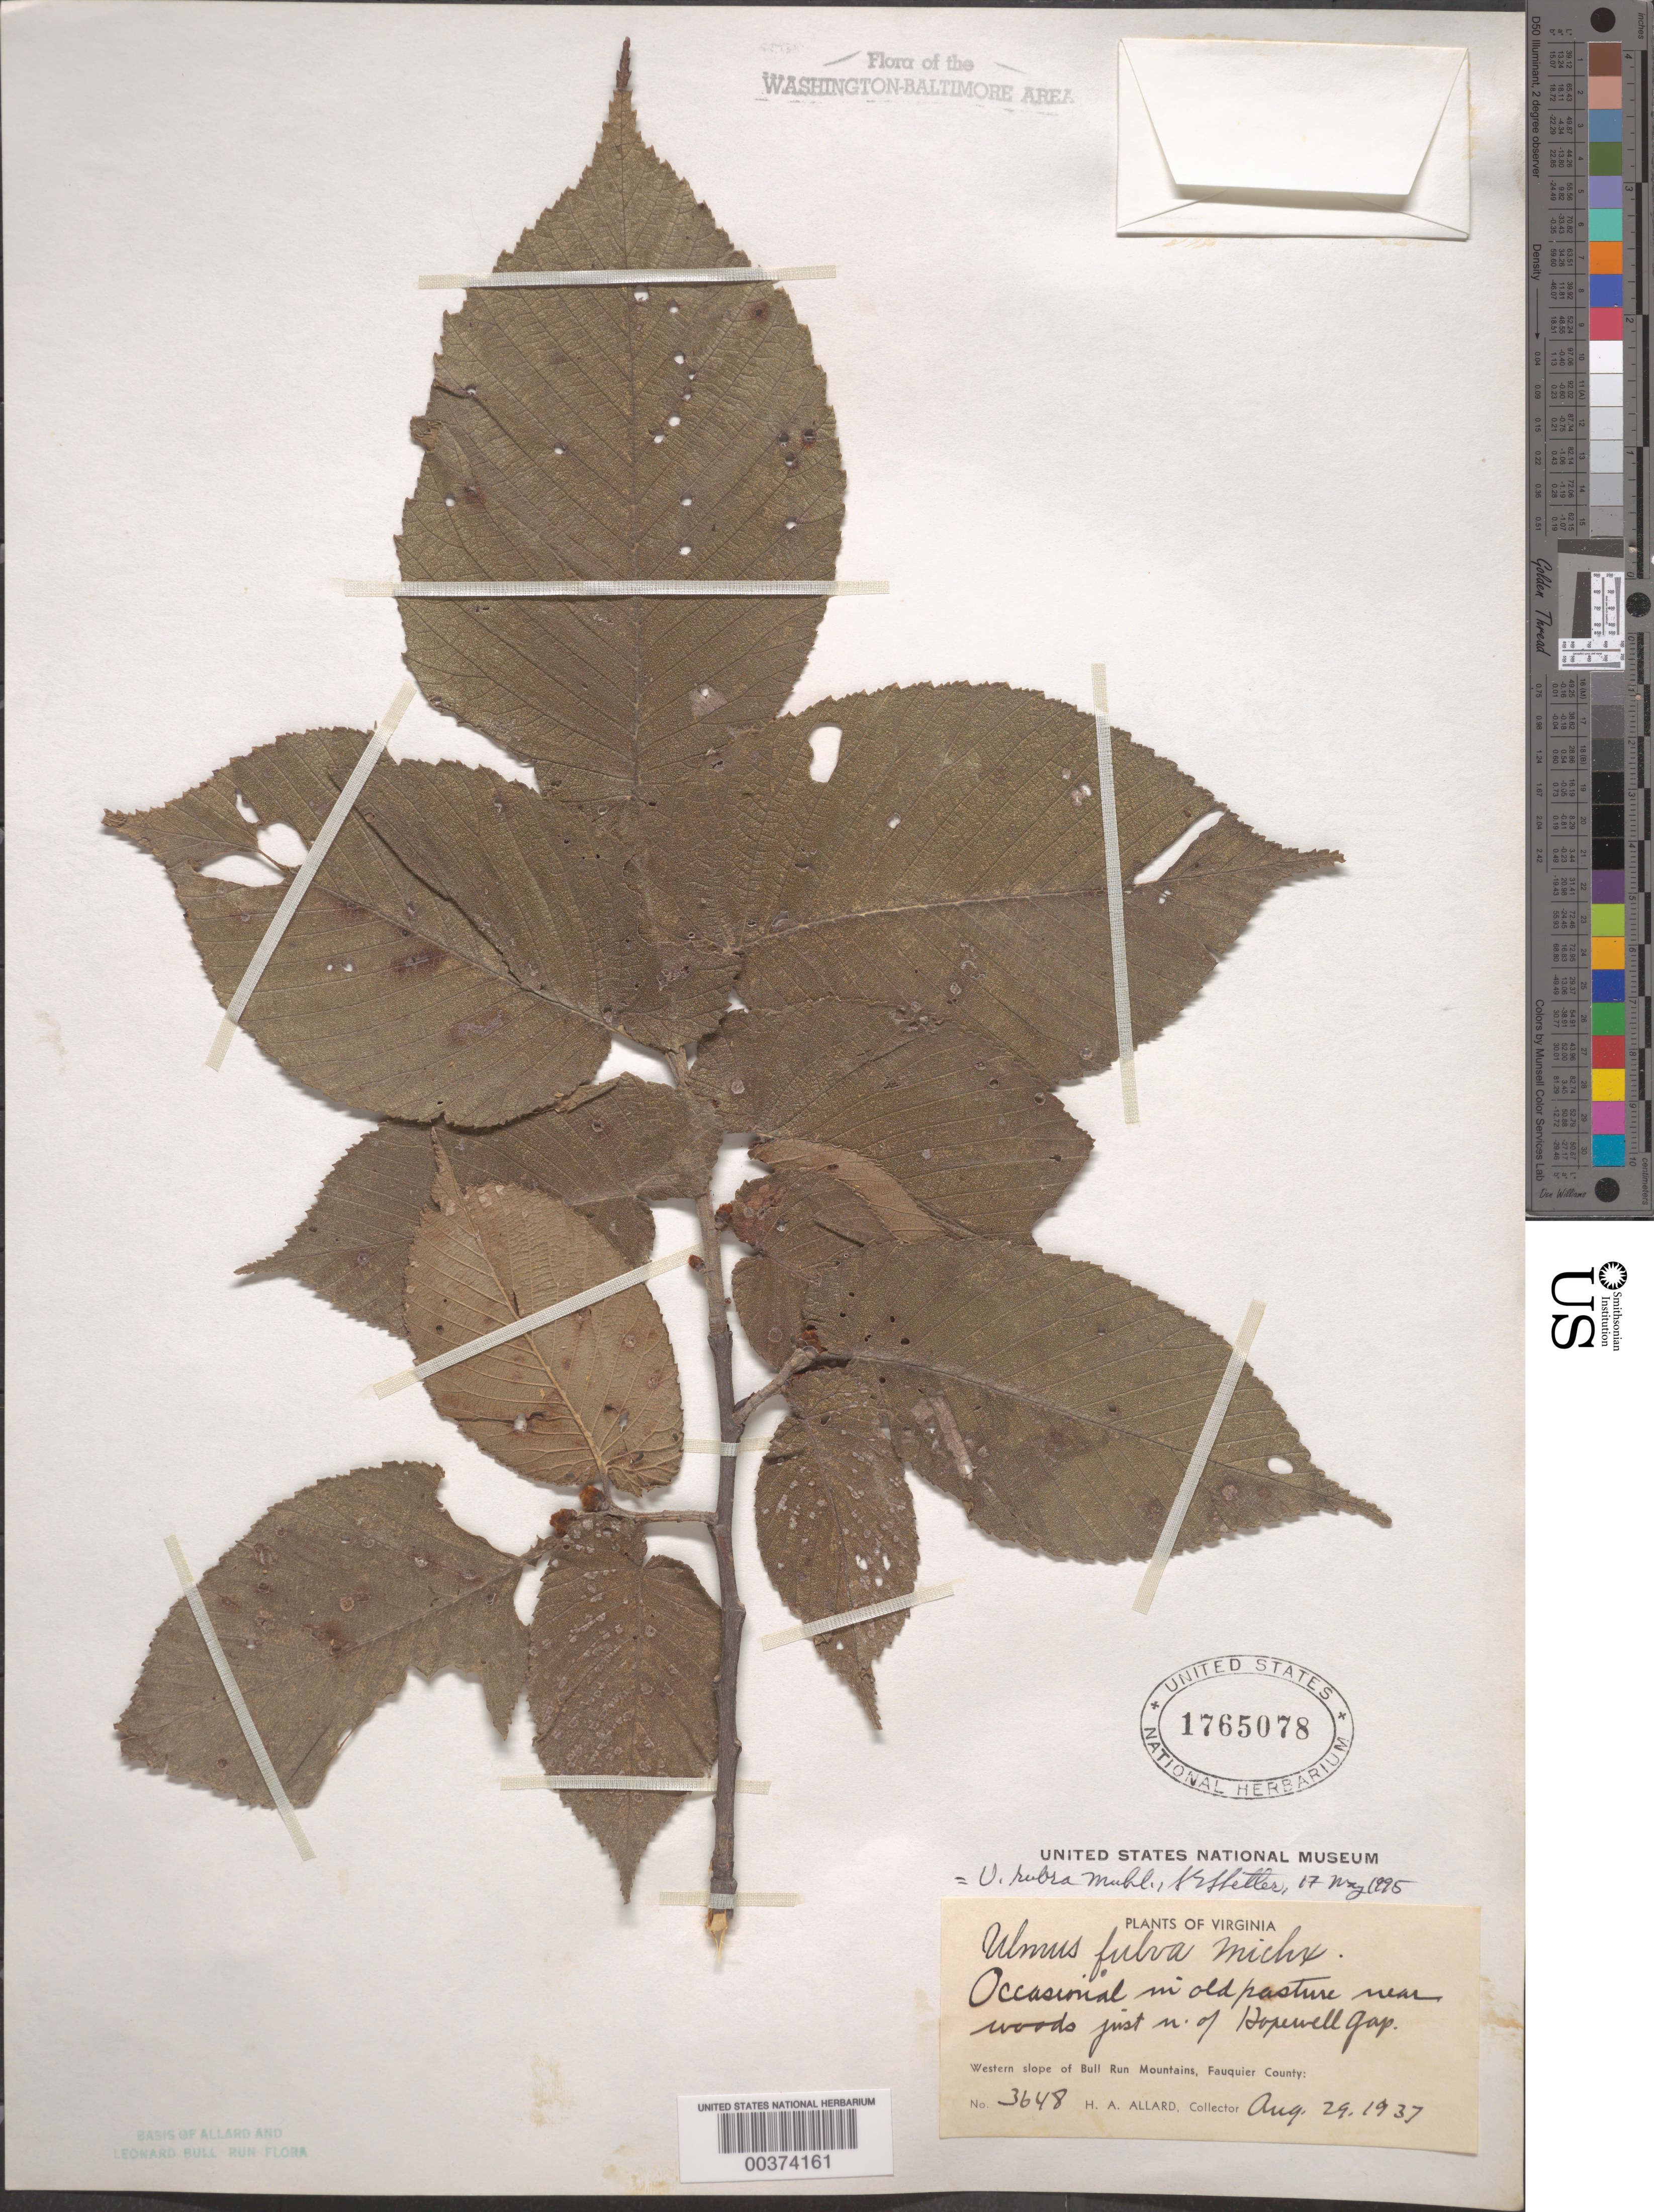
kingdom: Plantae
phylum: Tracheophyta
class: Magnoliopsida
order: Rosales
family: Ulmaceae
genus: Ulmus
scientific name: Ulmus rubra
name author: Muhl.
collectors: H. A. Allard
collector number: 3648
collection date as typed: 29 Aug 1937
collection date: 1937-08-29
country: United States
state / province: Virginia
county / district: Fauquier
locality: North of Hopewell Gap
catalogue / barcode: US 1765078